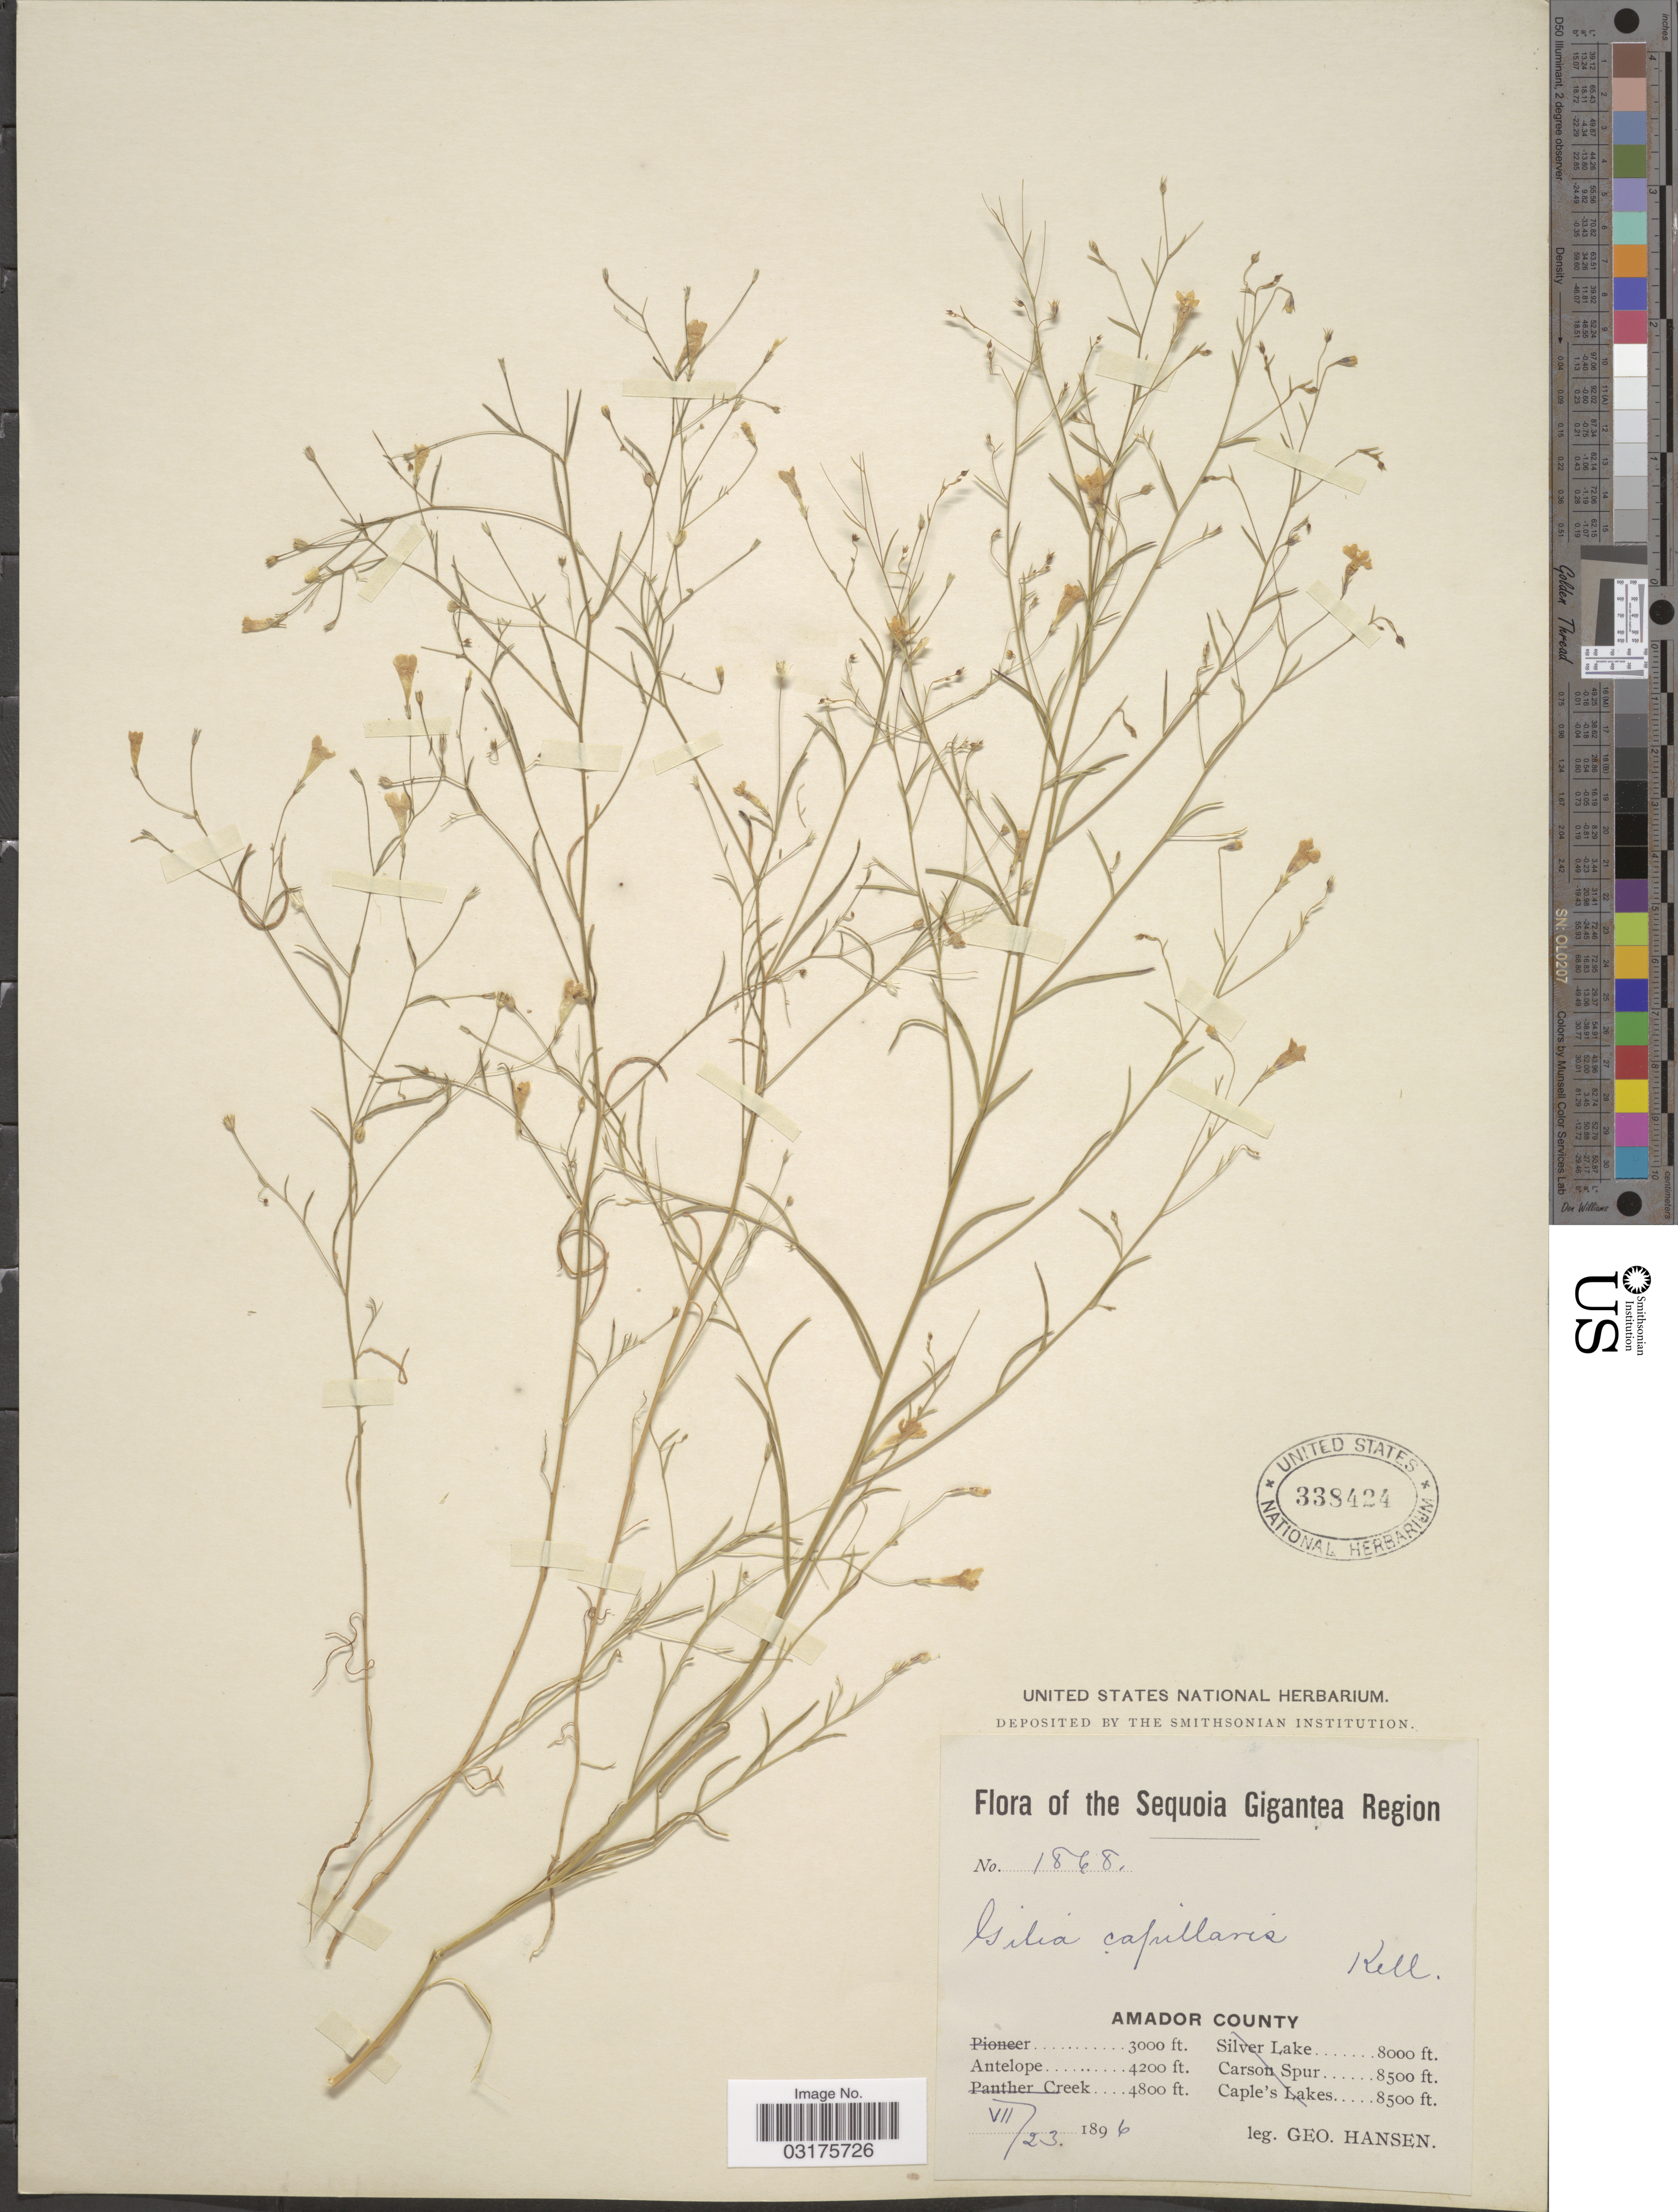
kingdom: Plantae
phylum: Tracheophyta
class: Magnoliopsida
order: Ericales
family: Polemoniaceae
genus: Navarretia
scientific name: Navarretia leptalea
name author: (A. Gray) L.A. Johnson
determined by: Strong, Mark T., (BOT), Smithsonian Institution - National Museum of Natural History (UNITED STATES)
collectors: G. Hansen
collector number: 1868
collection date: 1896-07-23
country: United States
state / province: California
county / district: Amador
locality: The Sequoia Gigantea Region, Amador County, Antelope.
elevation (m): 1280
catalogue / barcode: US 338424